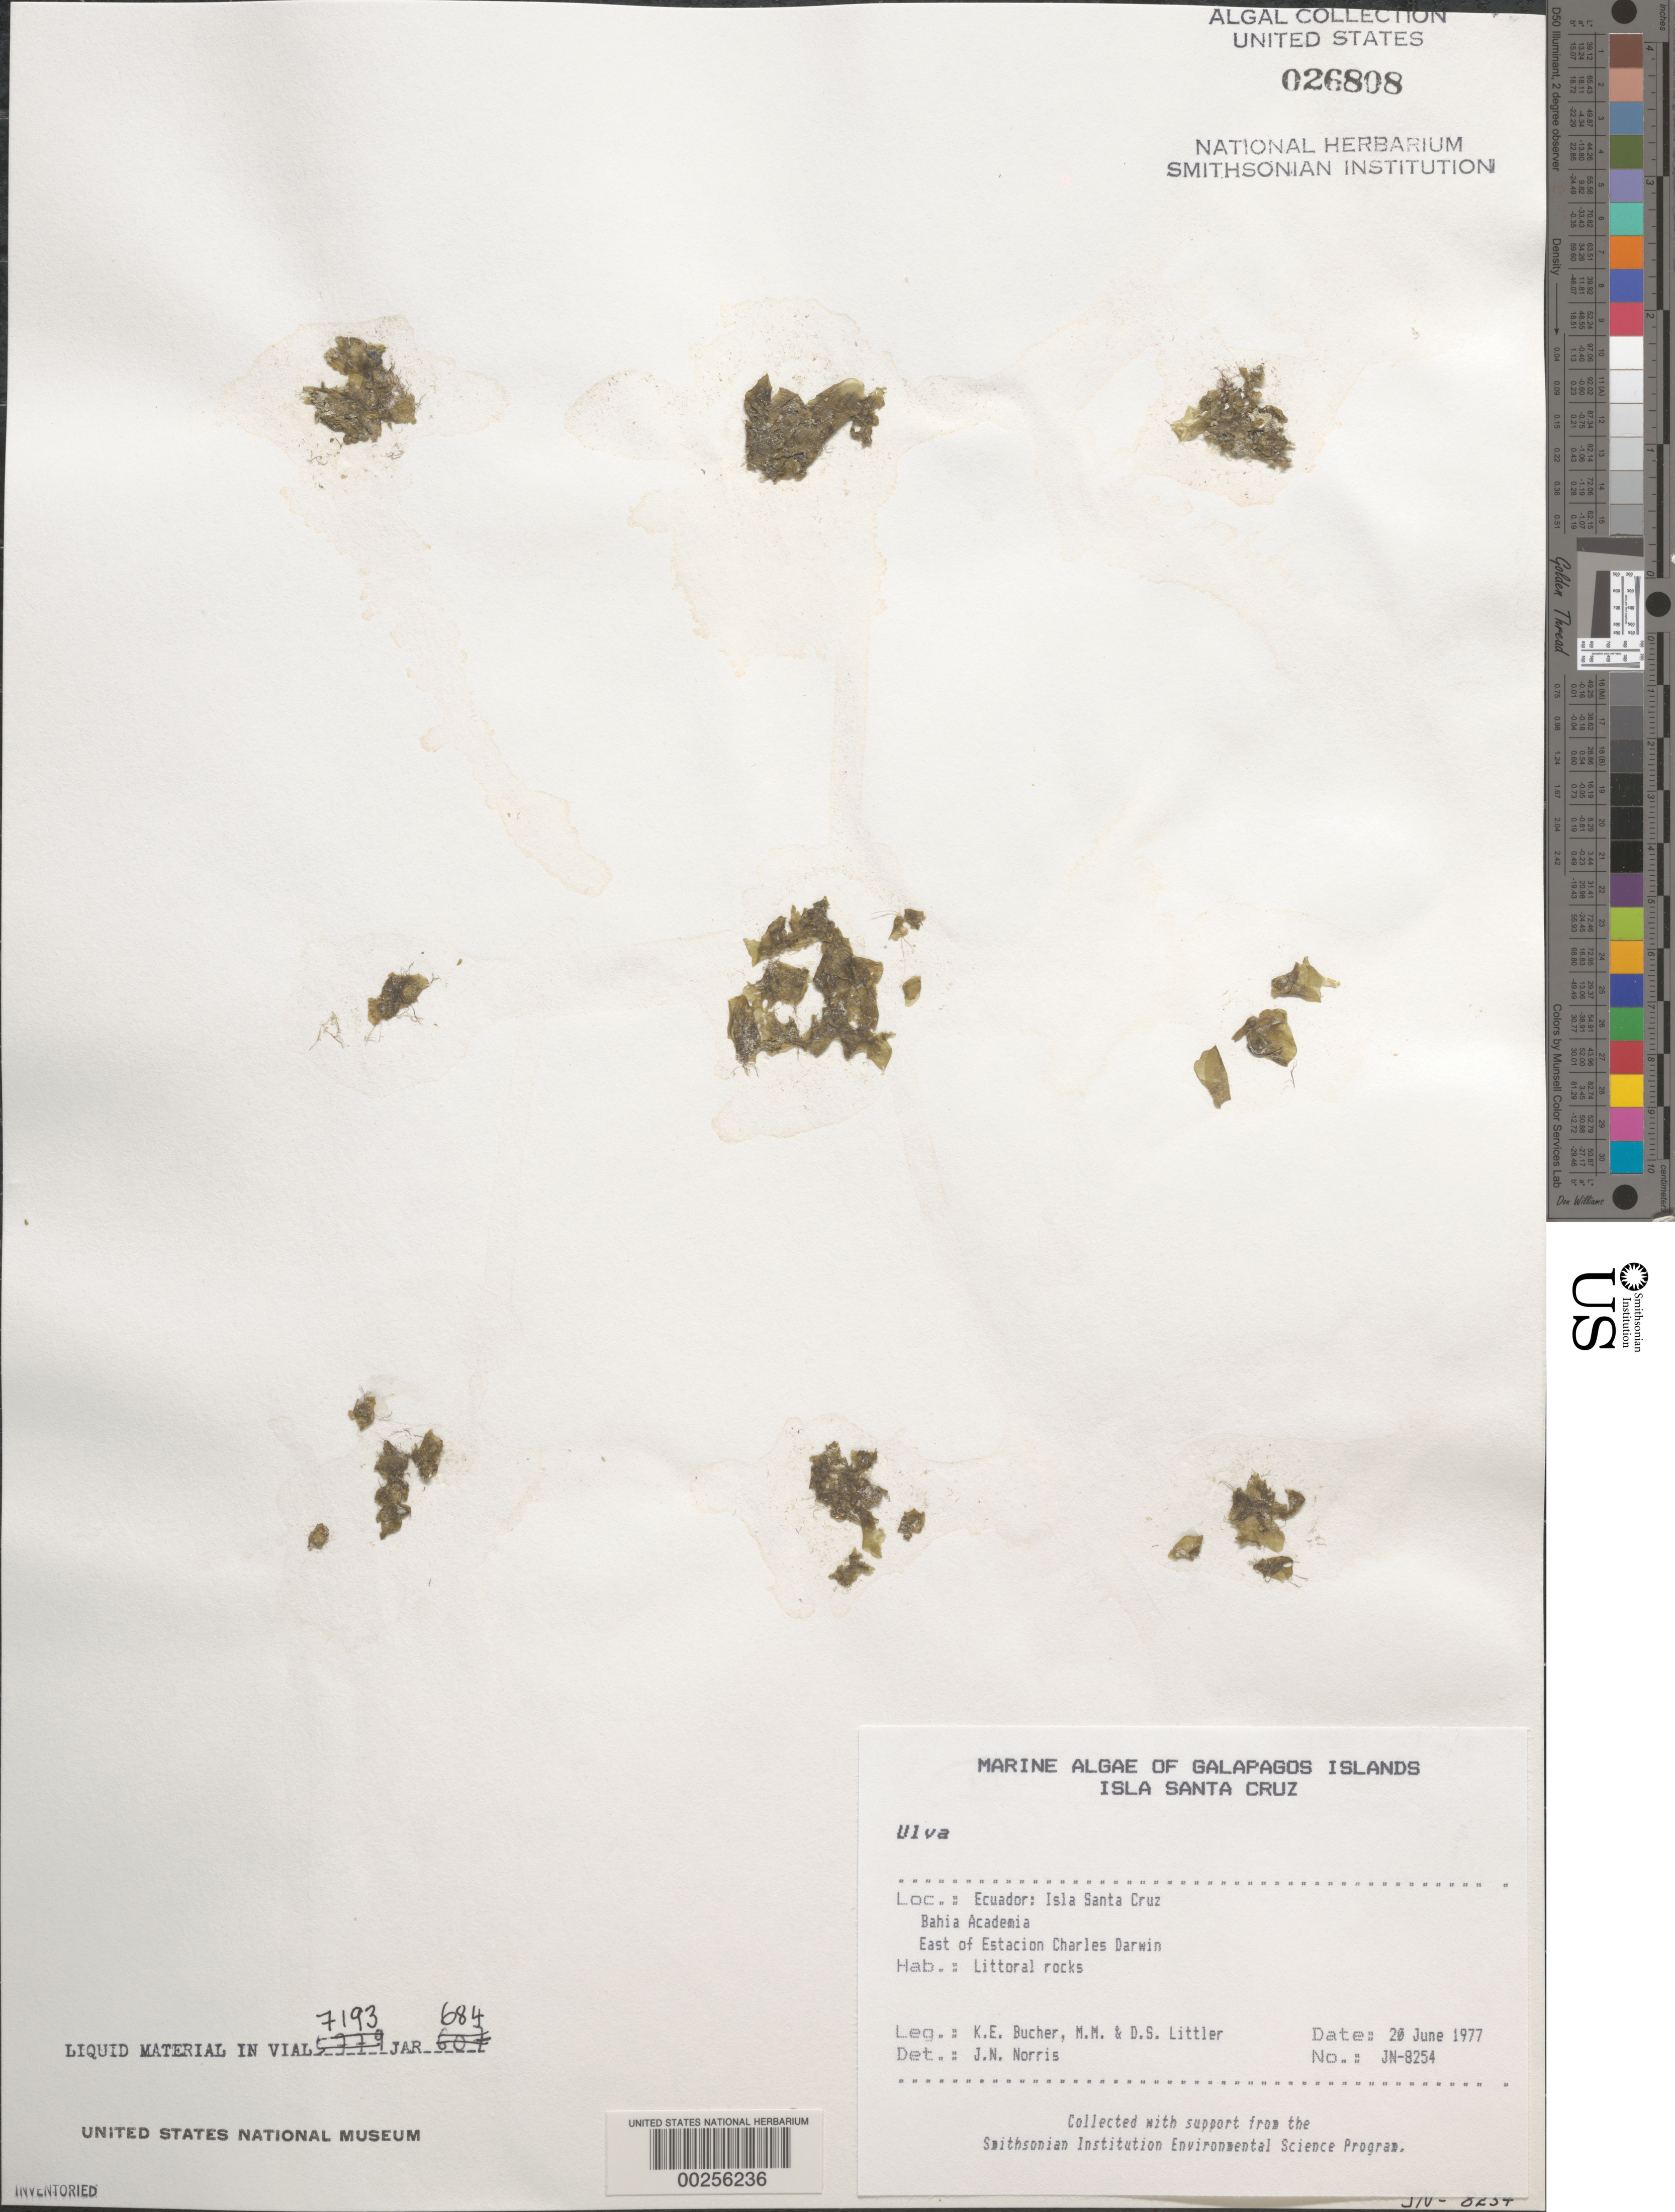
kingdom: Plantae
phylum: Chlorophyta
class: Ulvophyceae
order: Ulvales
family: Ulvaceae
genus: Ulva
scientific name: Ulva sp.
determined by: Norris, James N.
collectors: K. E. Bucher, M. M. Littler & D. S. Littler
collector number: Jn-8254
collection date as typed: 20 Jun 1977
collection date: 1977-06-20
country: Ecuador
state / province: Colón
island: Santa Cruz [Indefatigable, Chaves]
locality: Bahia Academia E of Estacion Charles Darwin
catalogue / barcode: US 26808